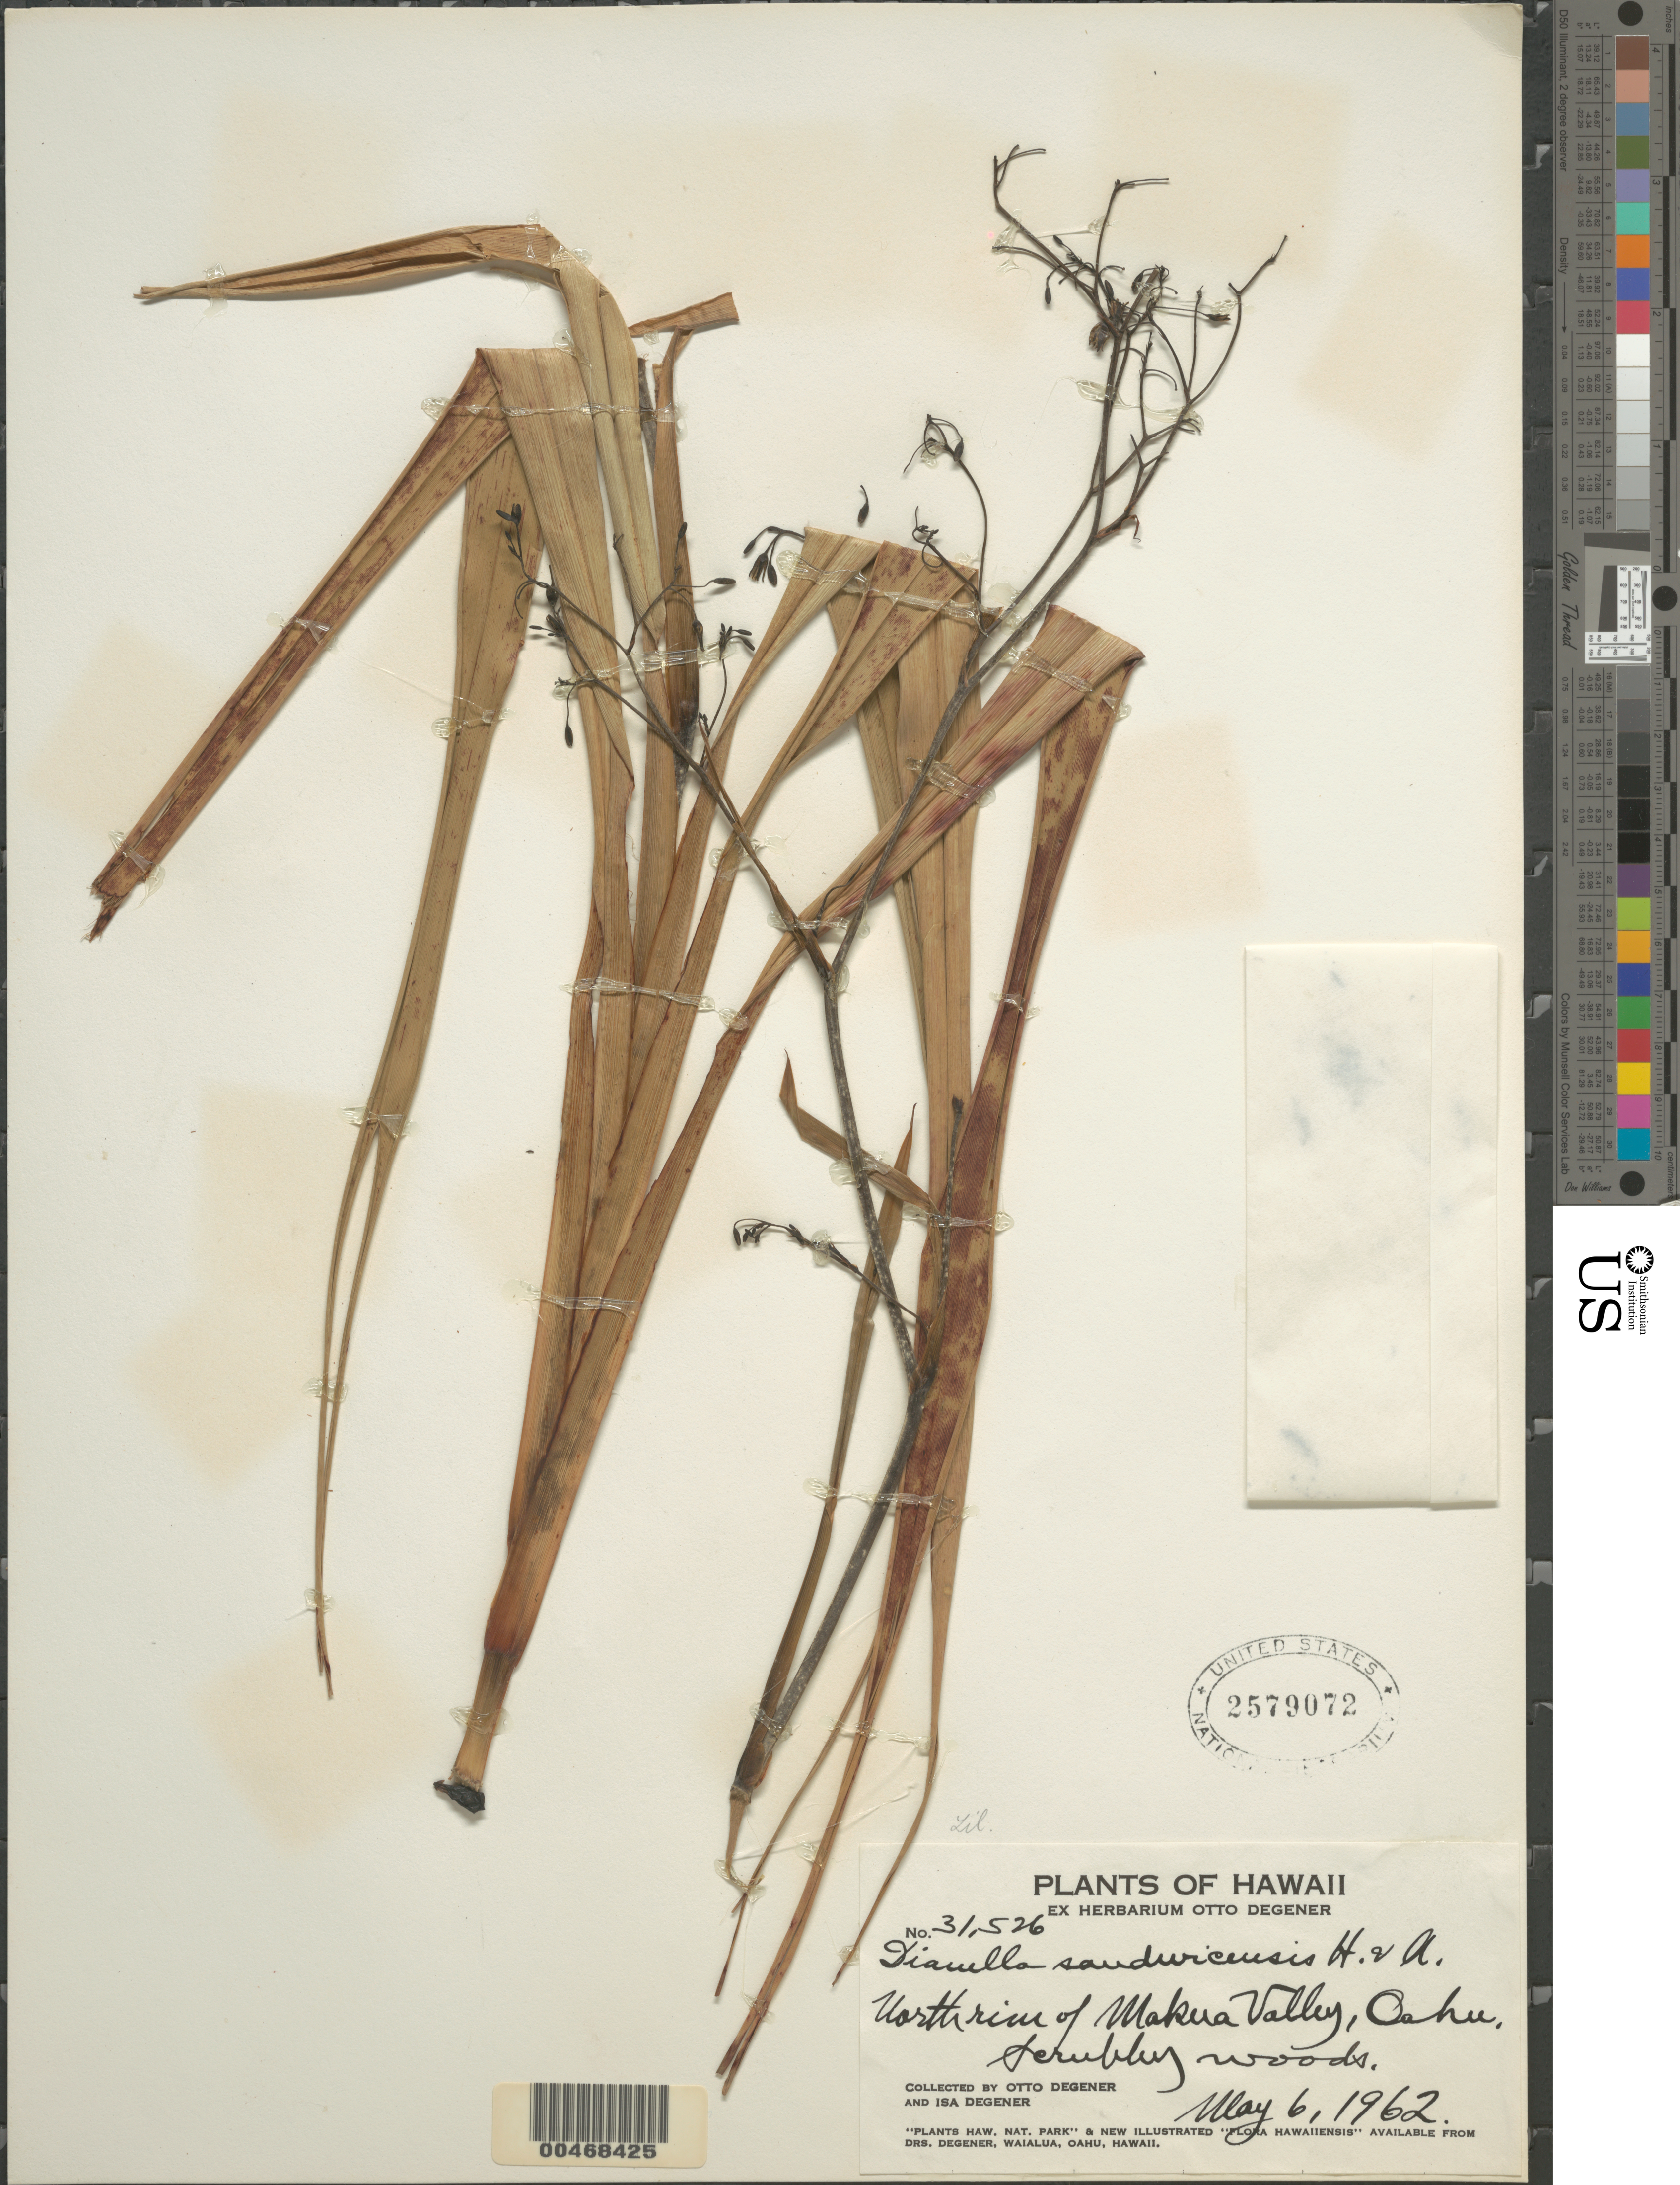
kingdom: Plantae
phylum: Tracheophyta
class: Liliopsida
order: Asparagales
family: Asphodelaceae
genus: Dianella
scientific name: Dianella sandwicensis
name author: Hook. & Arn.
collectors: O. Degener & I. Degener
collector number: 31526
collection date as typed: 6 May 1962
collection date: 1962-05-06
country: United States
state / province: Hawaii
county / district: Honolulu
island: Oahu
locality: N rim of Makua Valley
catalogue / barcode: US 2579072